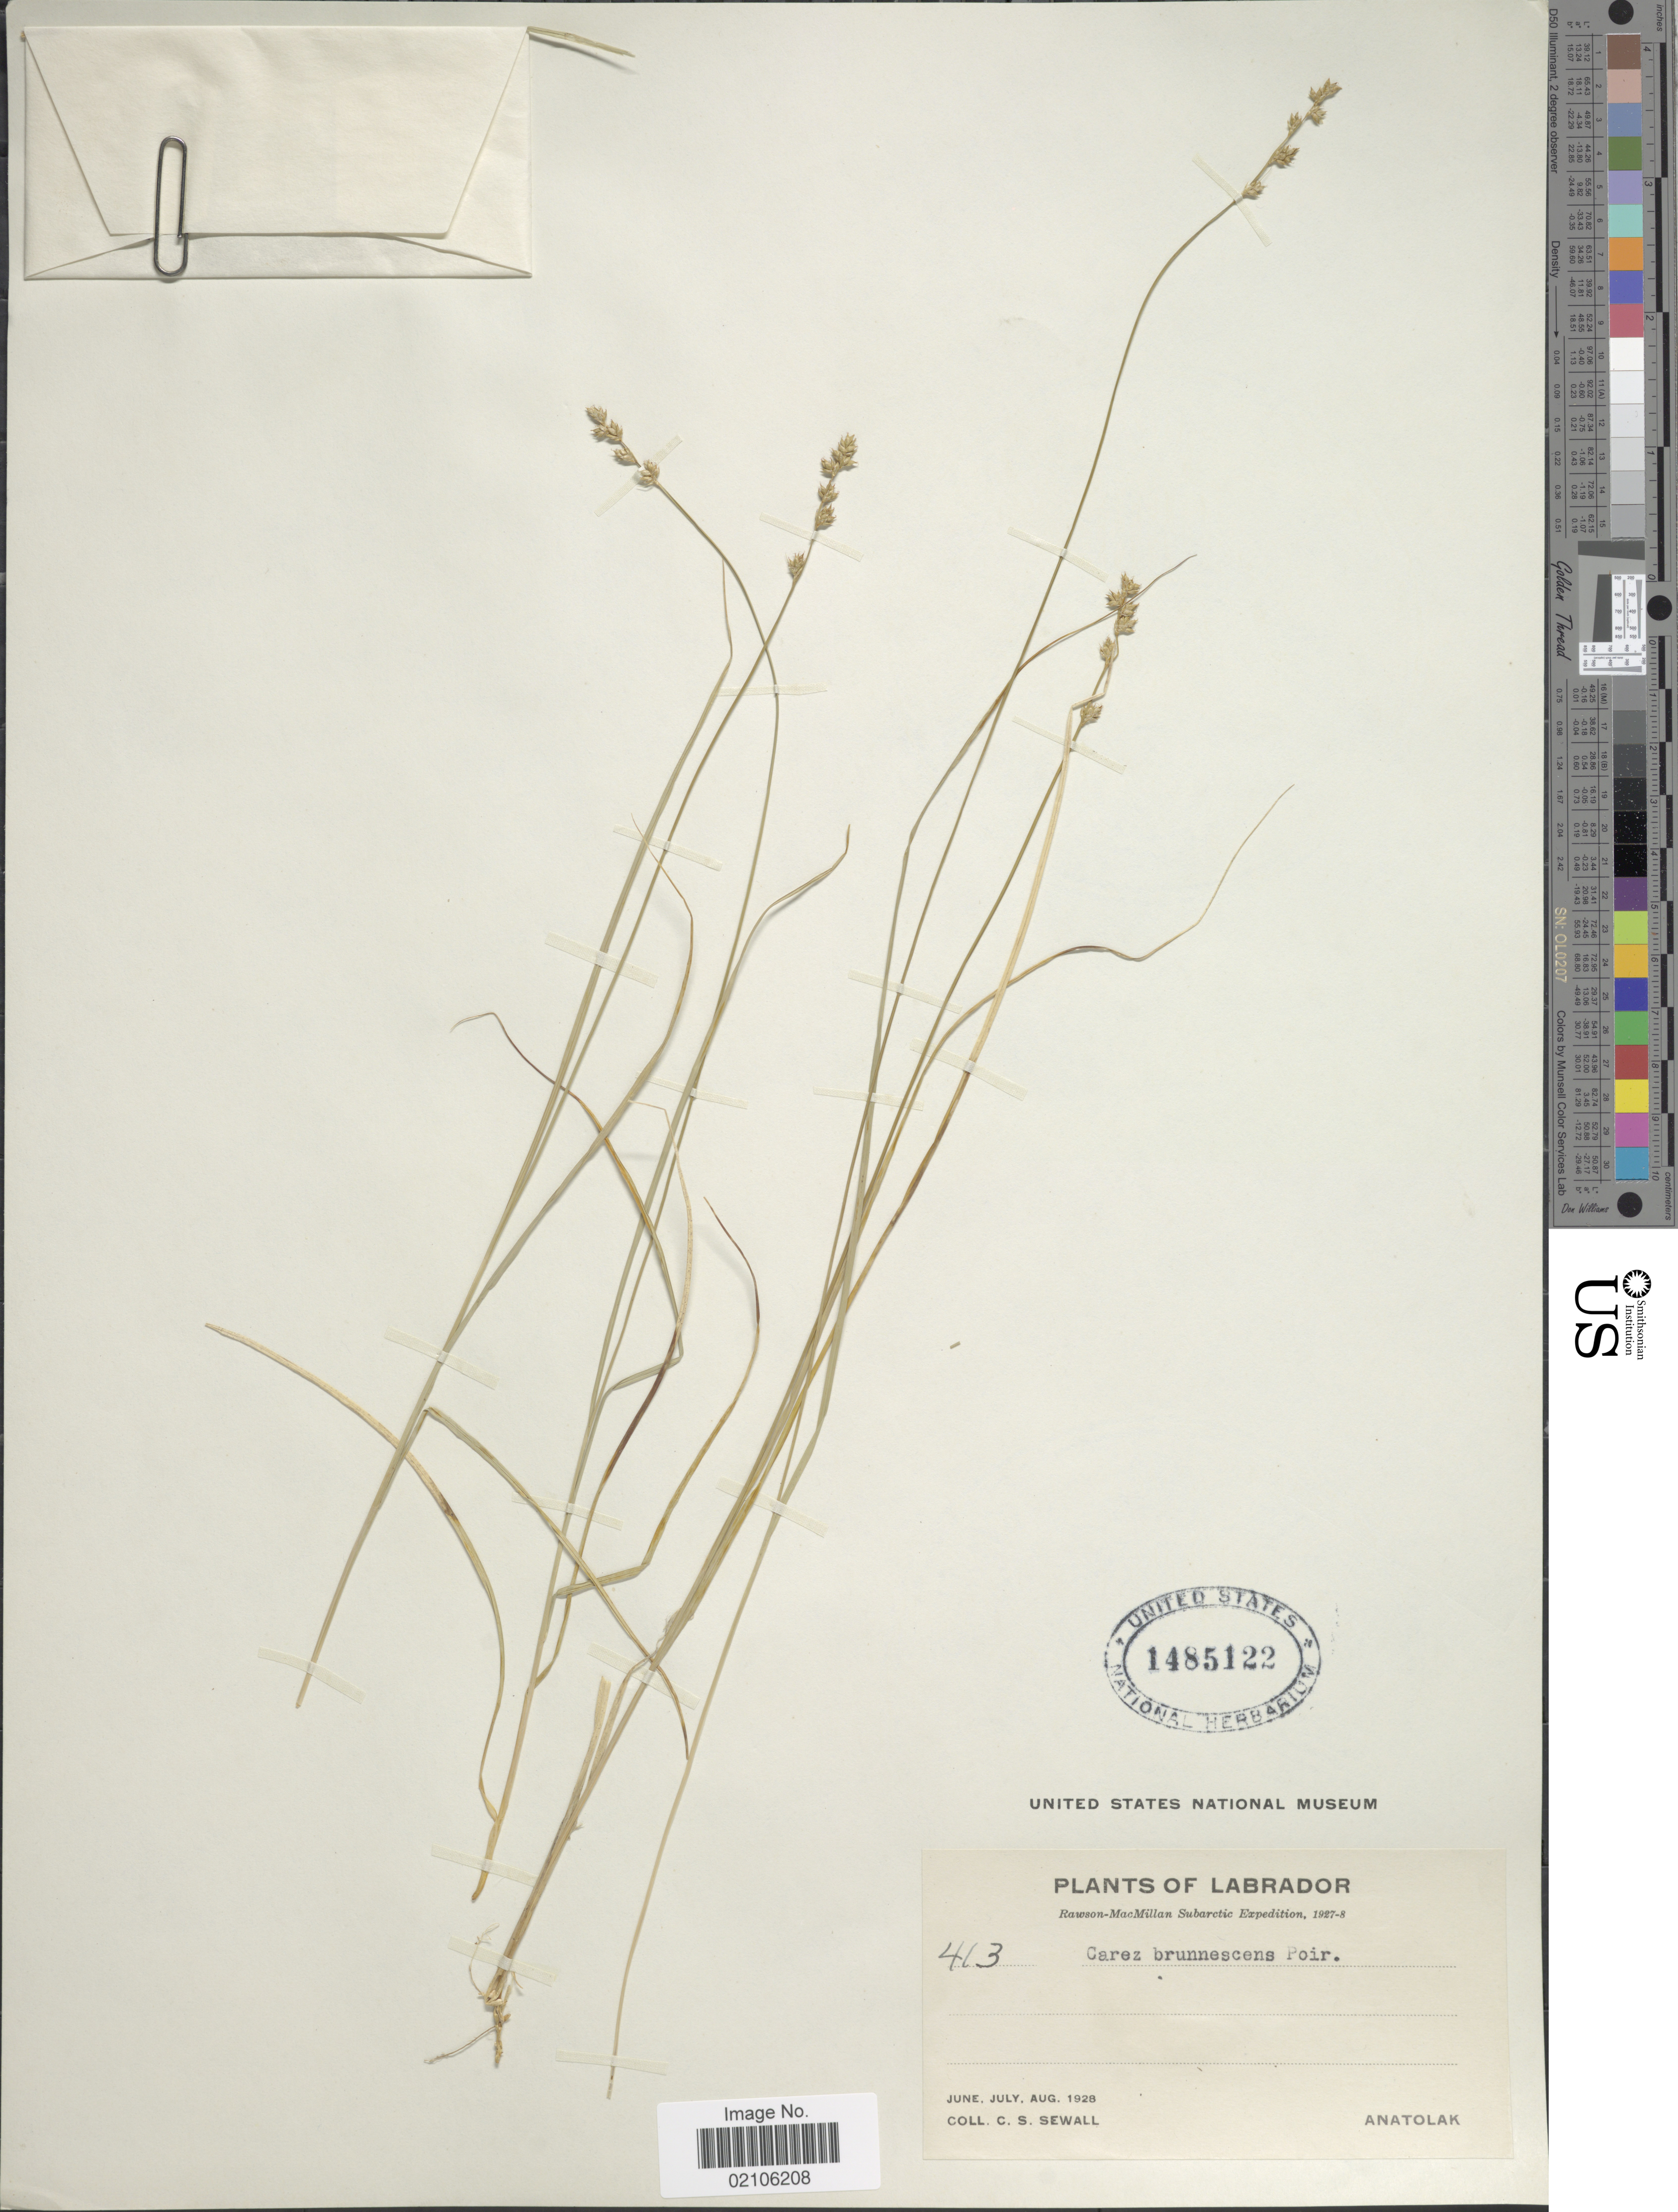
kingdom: Plantae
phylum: Tracheophyta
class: Liliopsida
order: Poales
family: Cyperaceae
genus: Carex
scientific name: Carex brunnescens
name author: (Pers.) Poir.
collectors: C. Sewall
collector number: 413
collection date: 1927/1928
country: Canada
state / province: Newfoundland and Labrador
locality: Labrador, Rawson-MacMillan Subarctic, Anatolak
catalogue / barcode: US 1485122